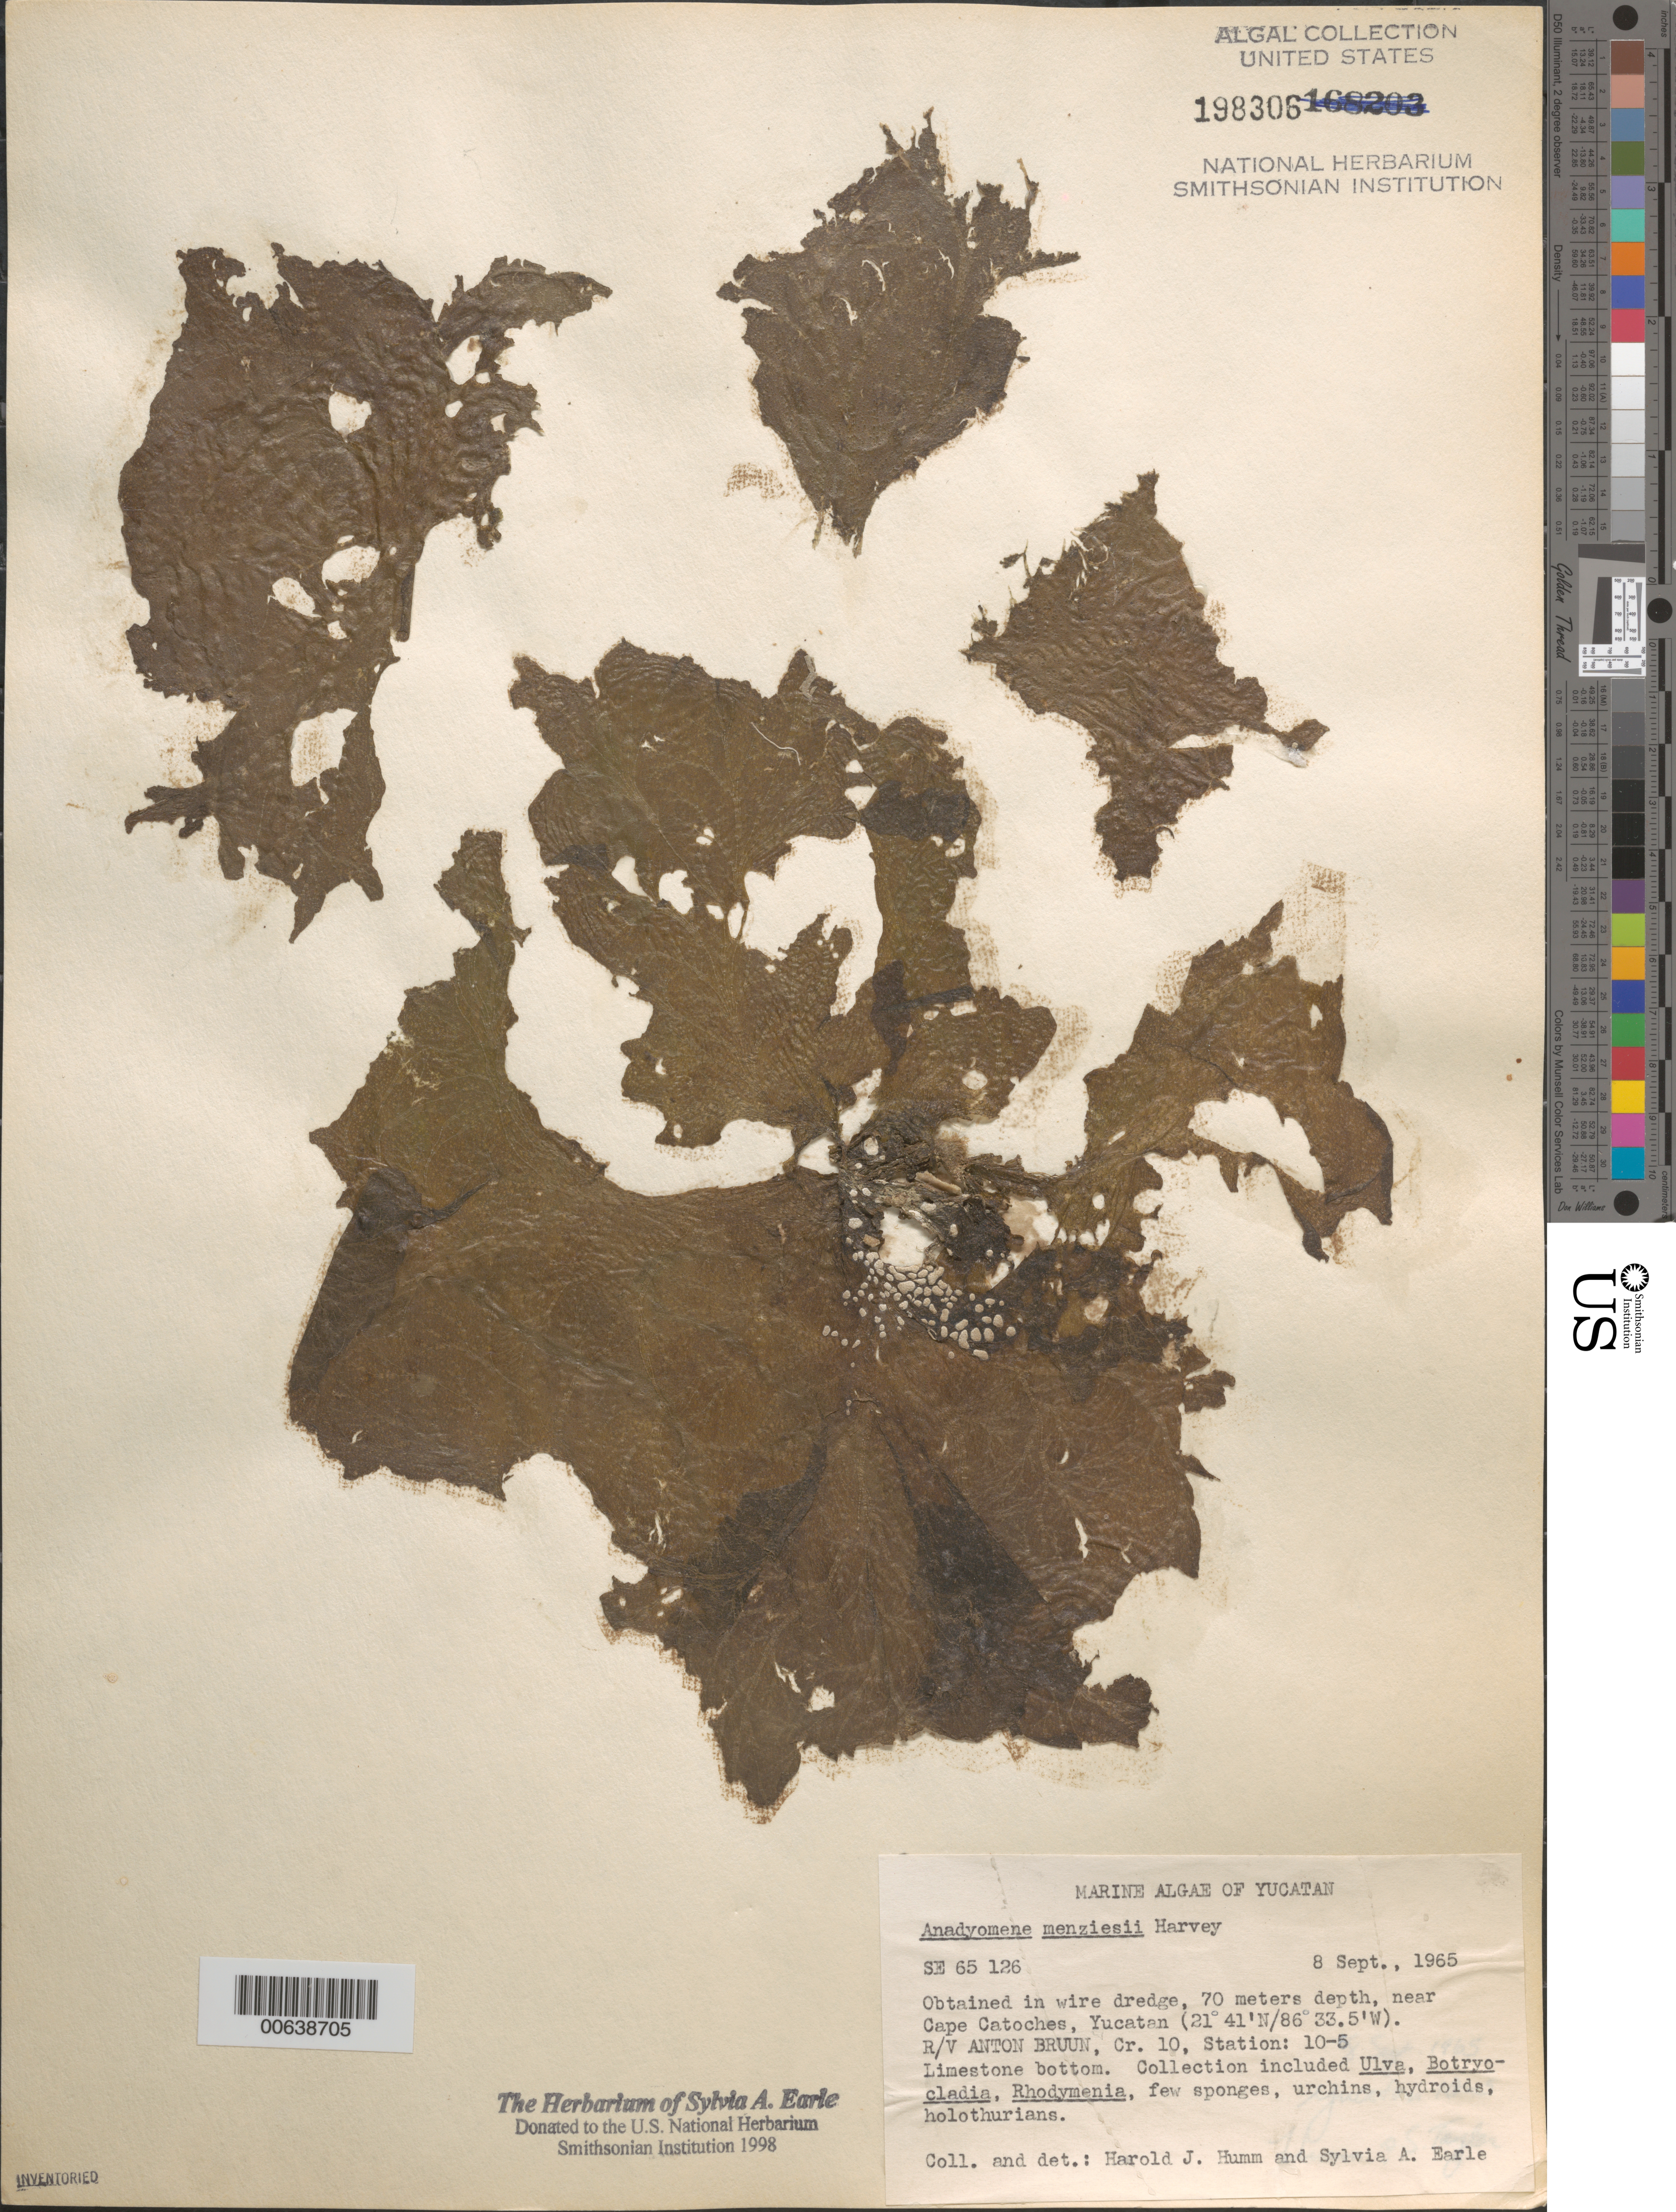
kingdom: Plantae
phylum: Chlorophyta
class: Ulvophyceae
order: Cladophorales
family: Anadyomenaceae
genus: Anadyomene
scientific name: Anadyomene menziesii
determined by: Humm, Harold J.; Earle, S. A.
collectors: S. A. Earle & H. J. Humm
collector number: Se 65126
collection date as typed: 08 Sep 1965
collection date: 1965-09-08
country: Mexico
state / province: Quintana Roo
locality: Yucatan Peninsula, near Cape Catoches, Campeche Banks, Caribbean Sea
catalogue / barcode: US 198306